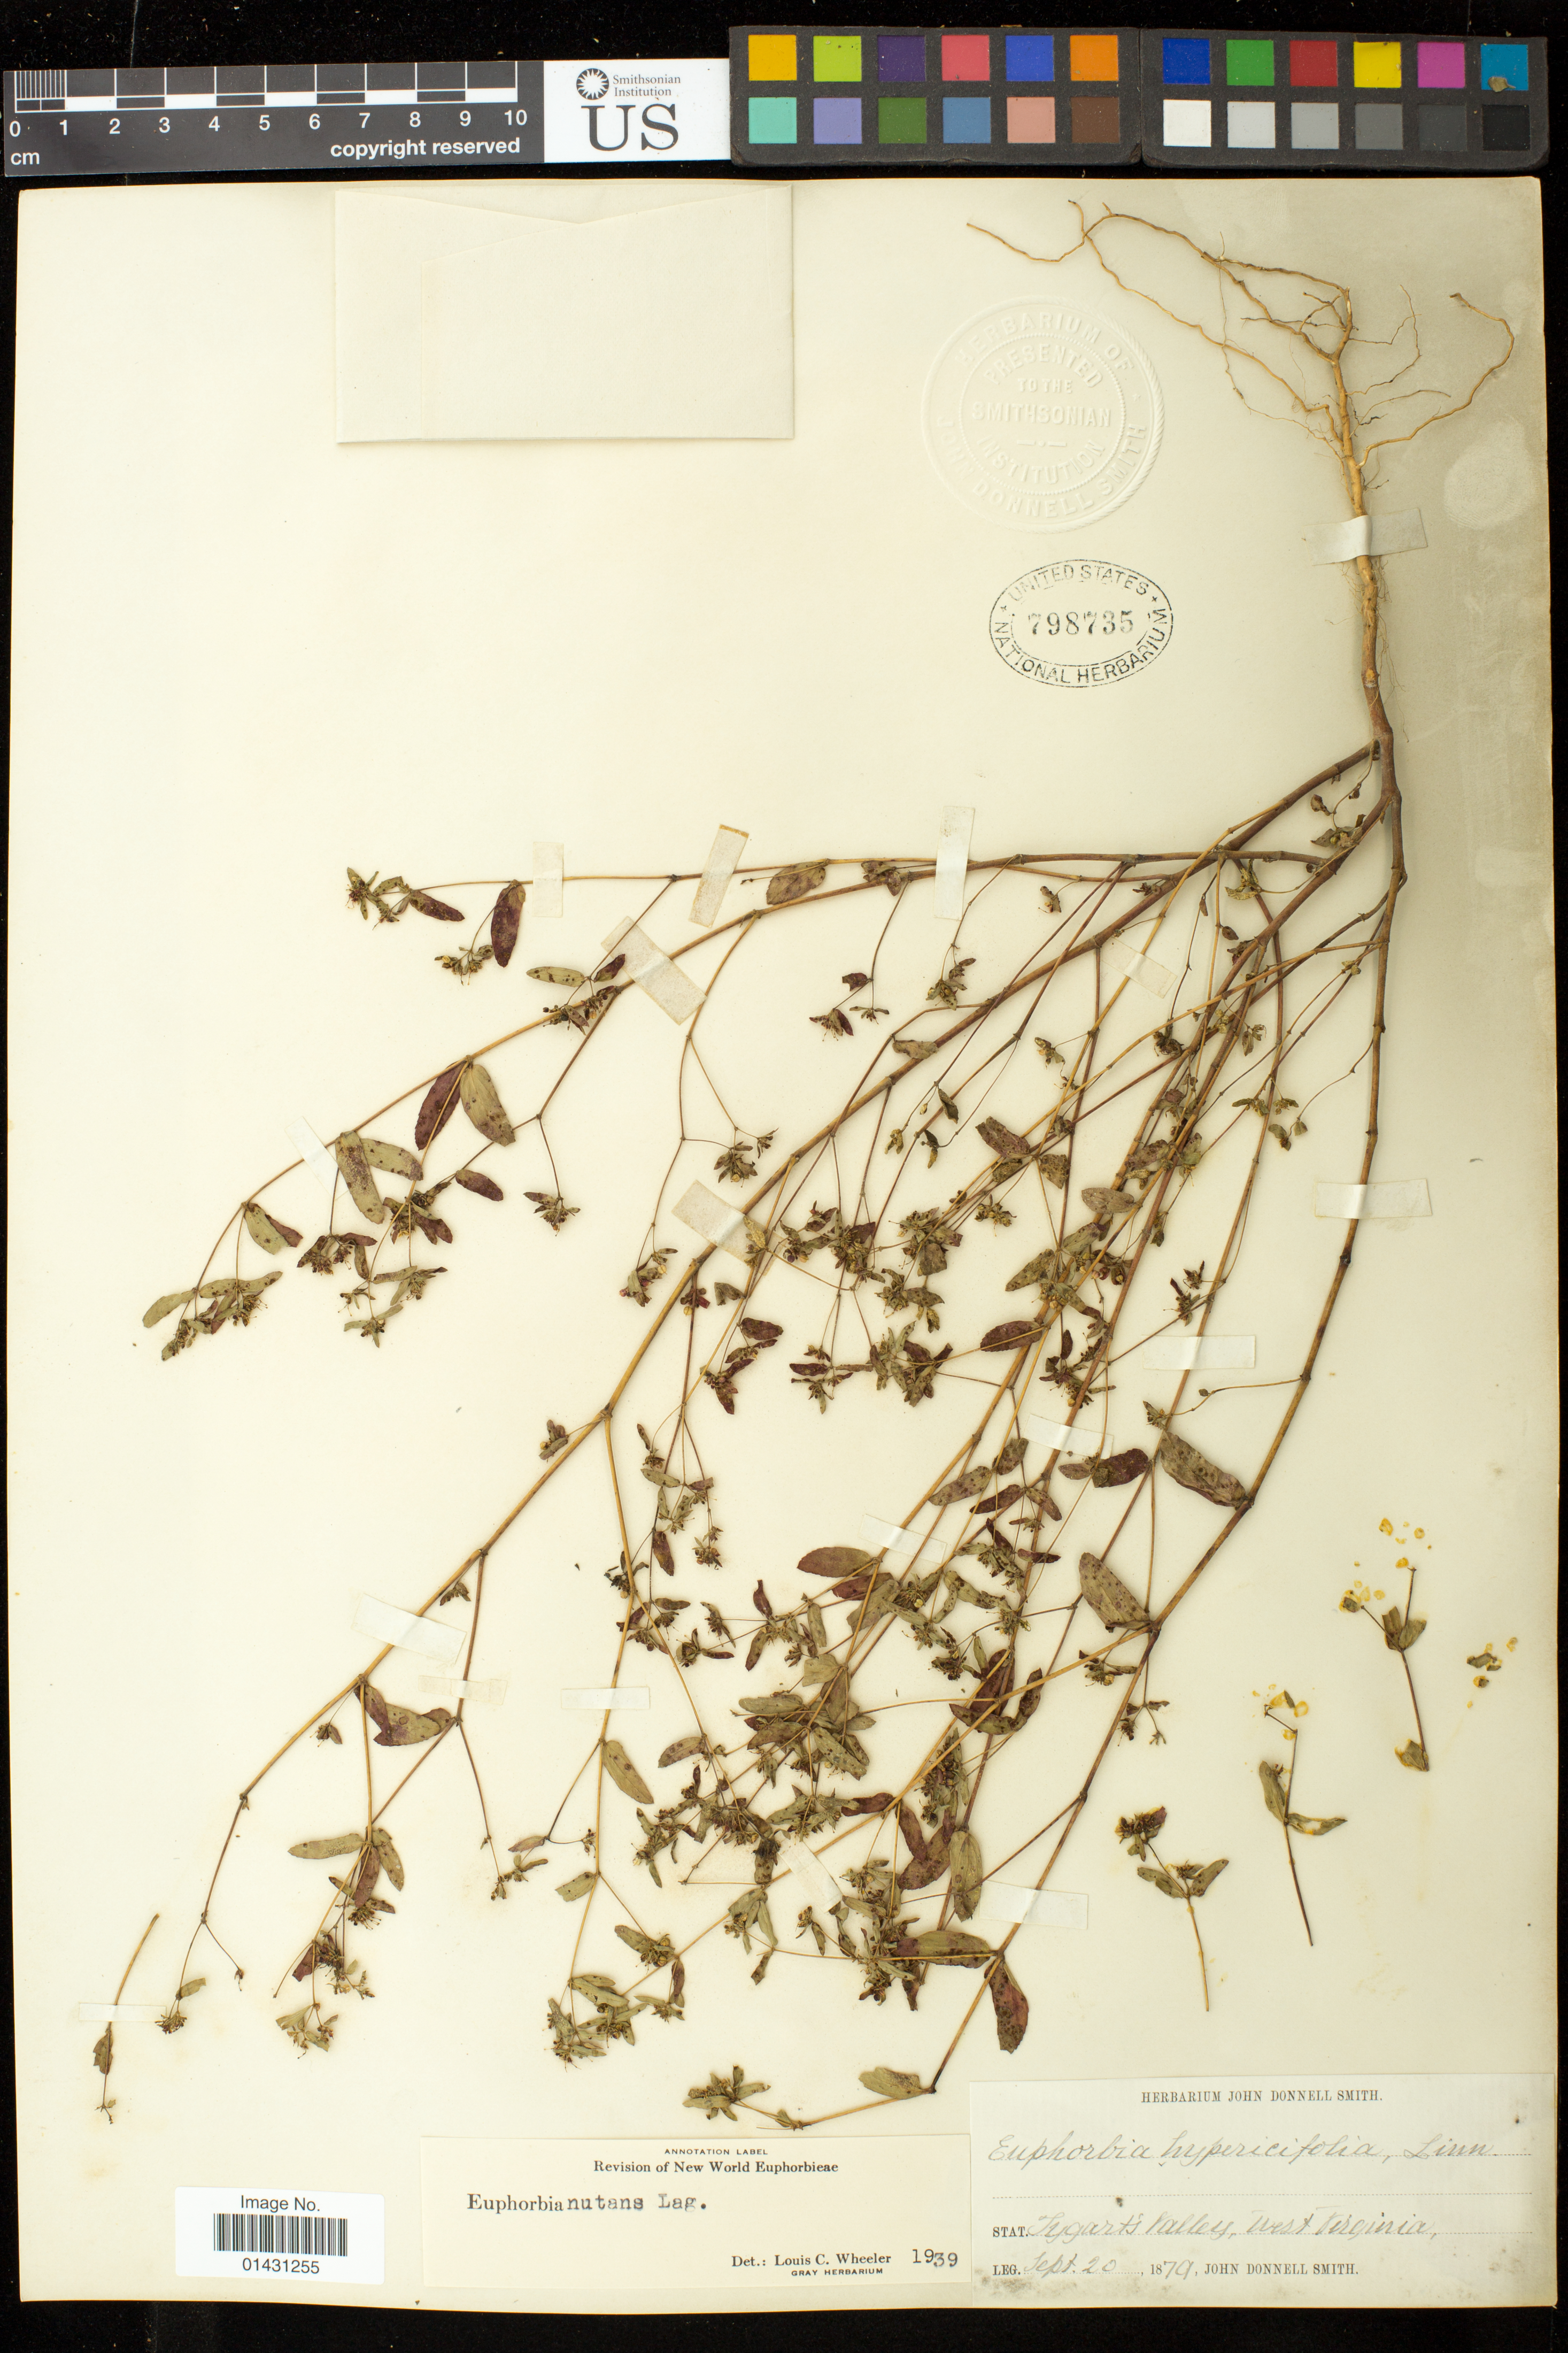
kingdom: Plantae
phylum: Tracheophyta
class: Magnoliopsida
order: Malpighiales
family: Euphorbiaceae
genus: Euphorbia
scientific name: Euphorbia maculata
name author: L.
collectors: J. Donnell Smith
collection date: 1879-09-20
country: United States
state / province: West Virginia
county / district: Randolph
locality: Tygart's Valley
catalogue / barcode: US 798735